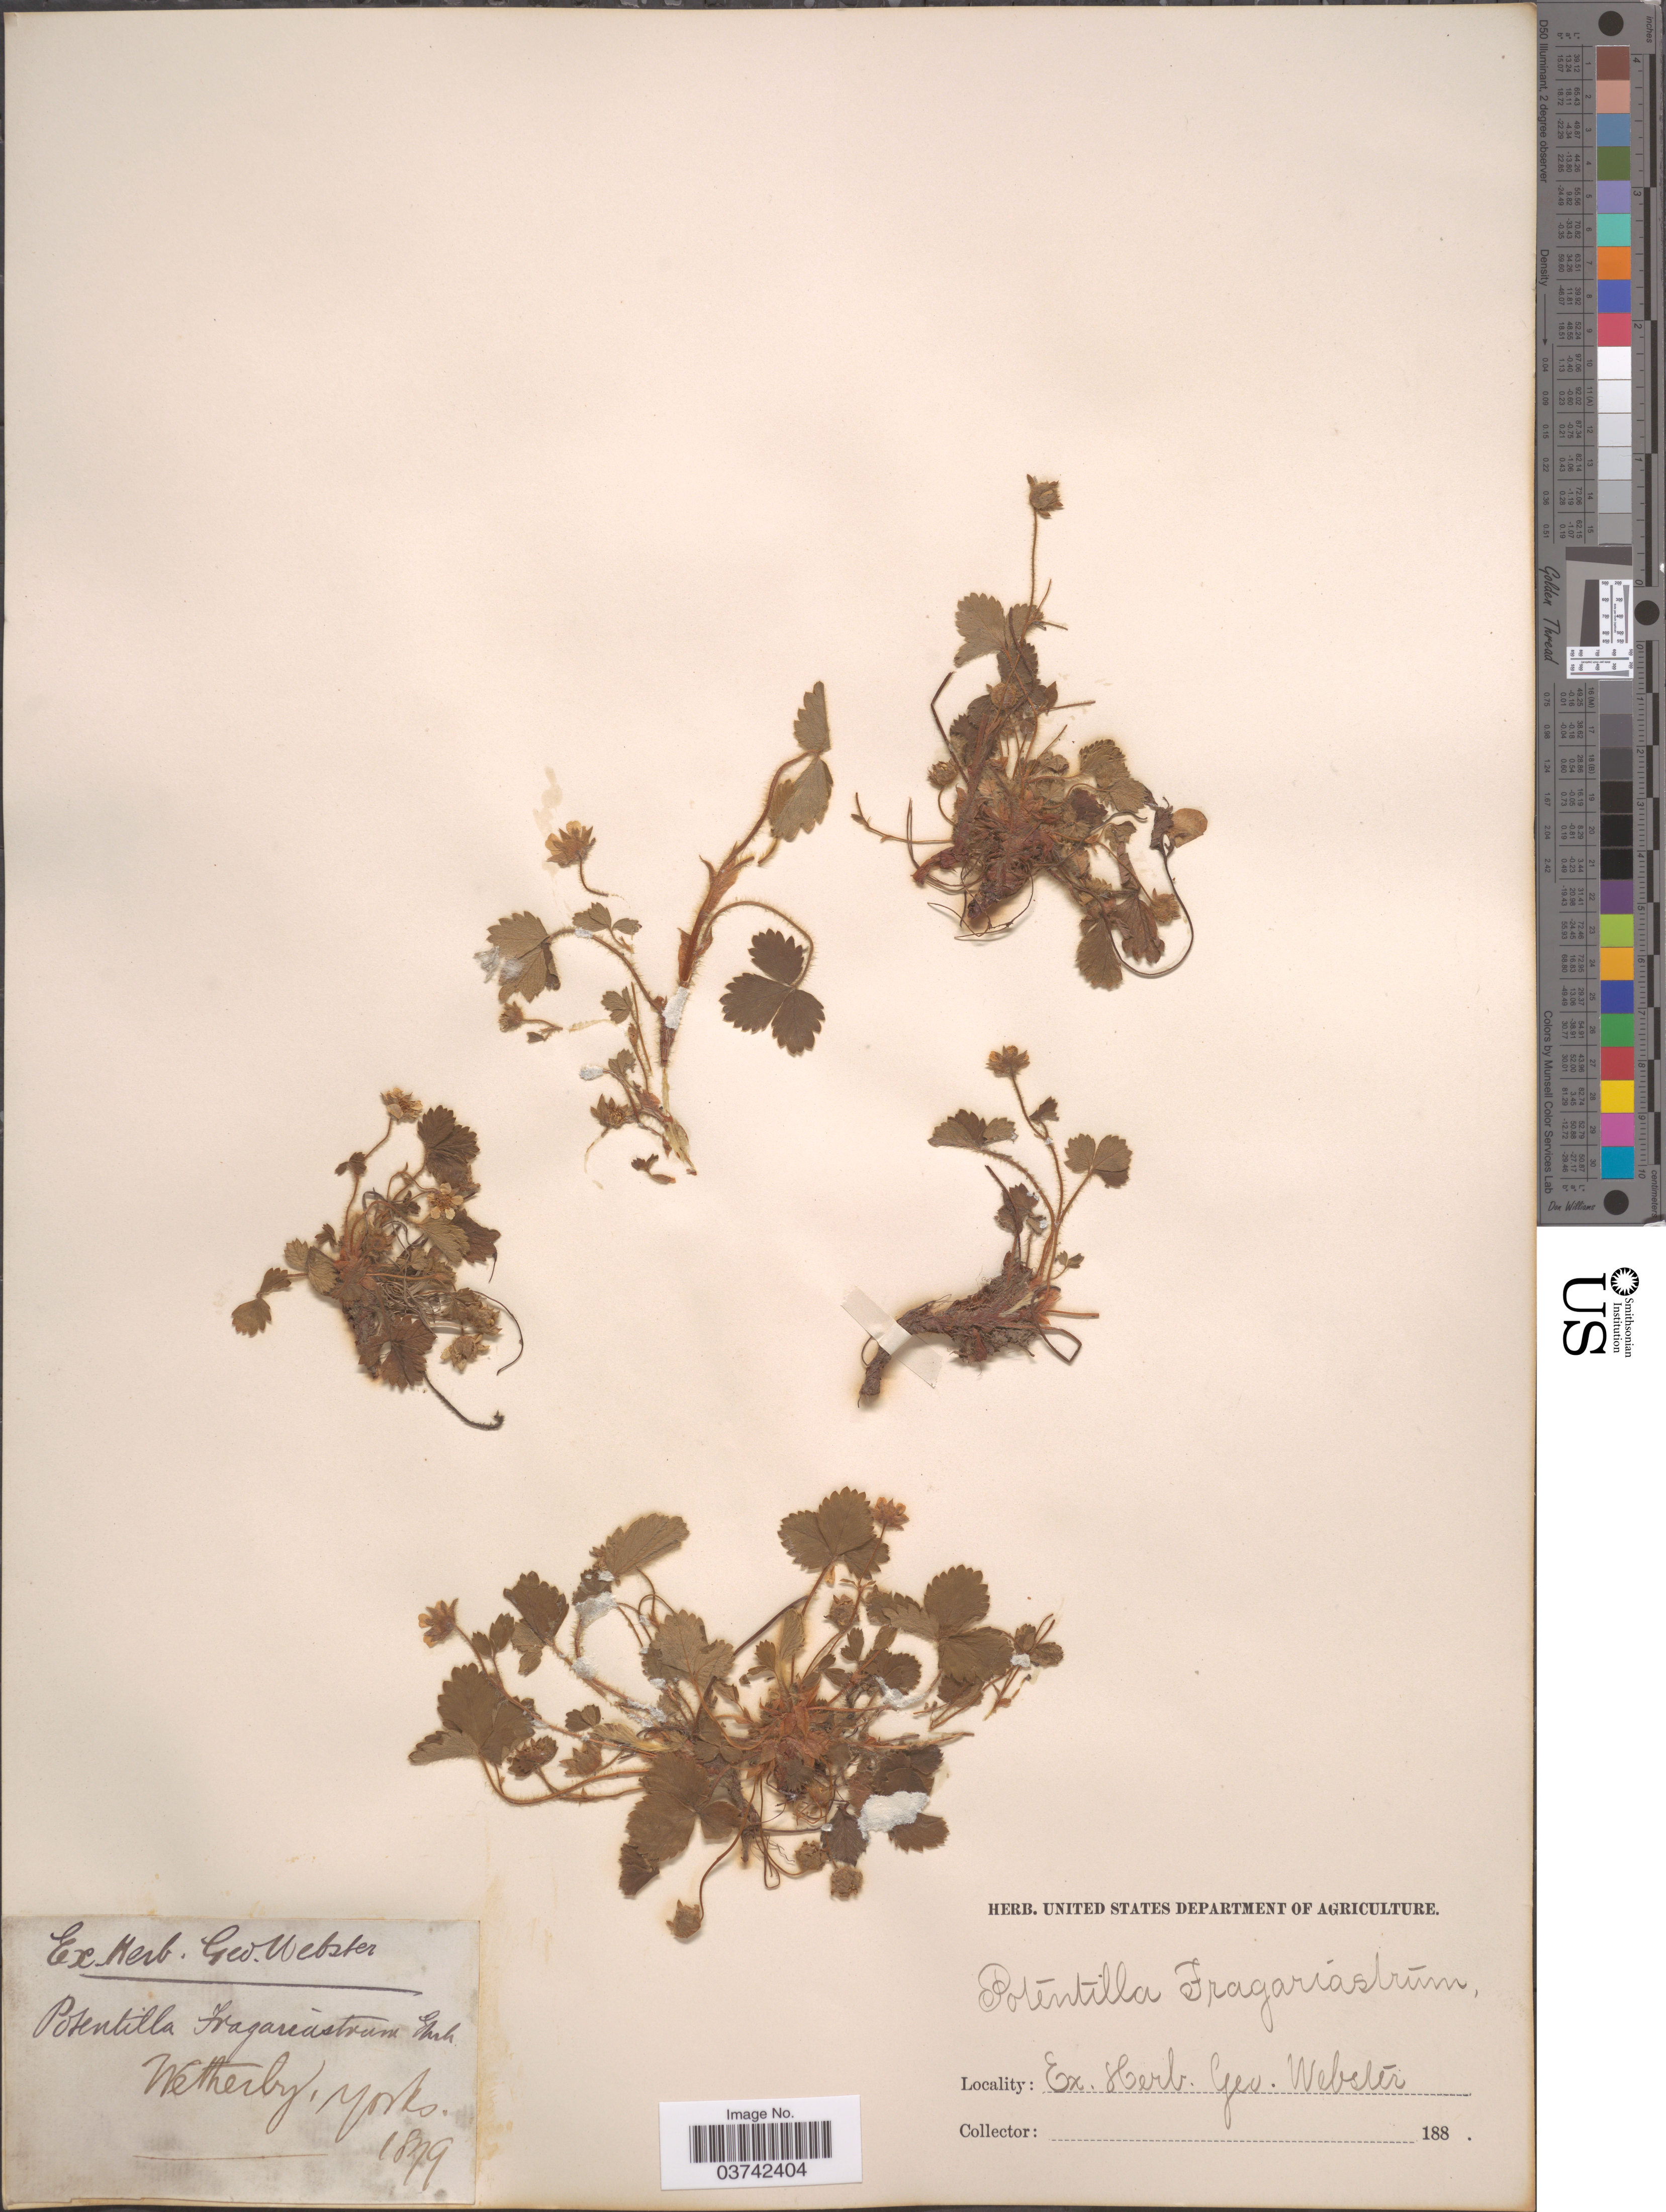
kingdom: Plantae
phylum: Tracheophyta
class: Magnoliopsida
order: Rosales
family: Rosaceae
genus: Potentilla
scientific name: Potentilla fragariastrum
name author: Ehrh. ex Pers.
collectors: ex herb. Geo. Webster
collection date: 1879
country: United Kingdom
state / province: England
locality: Wetherby, Yorks.